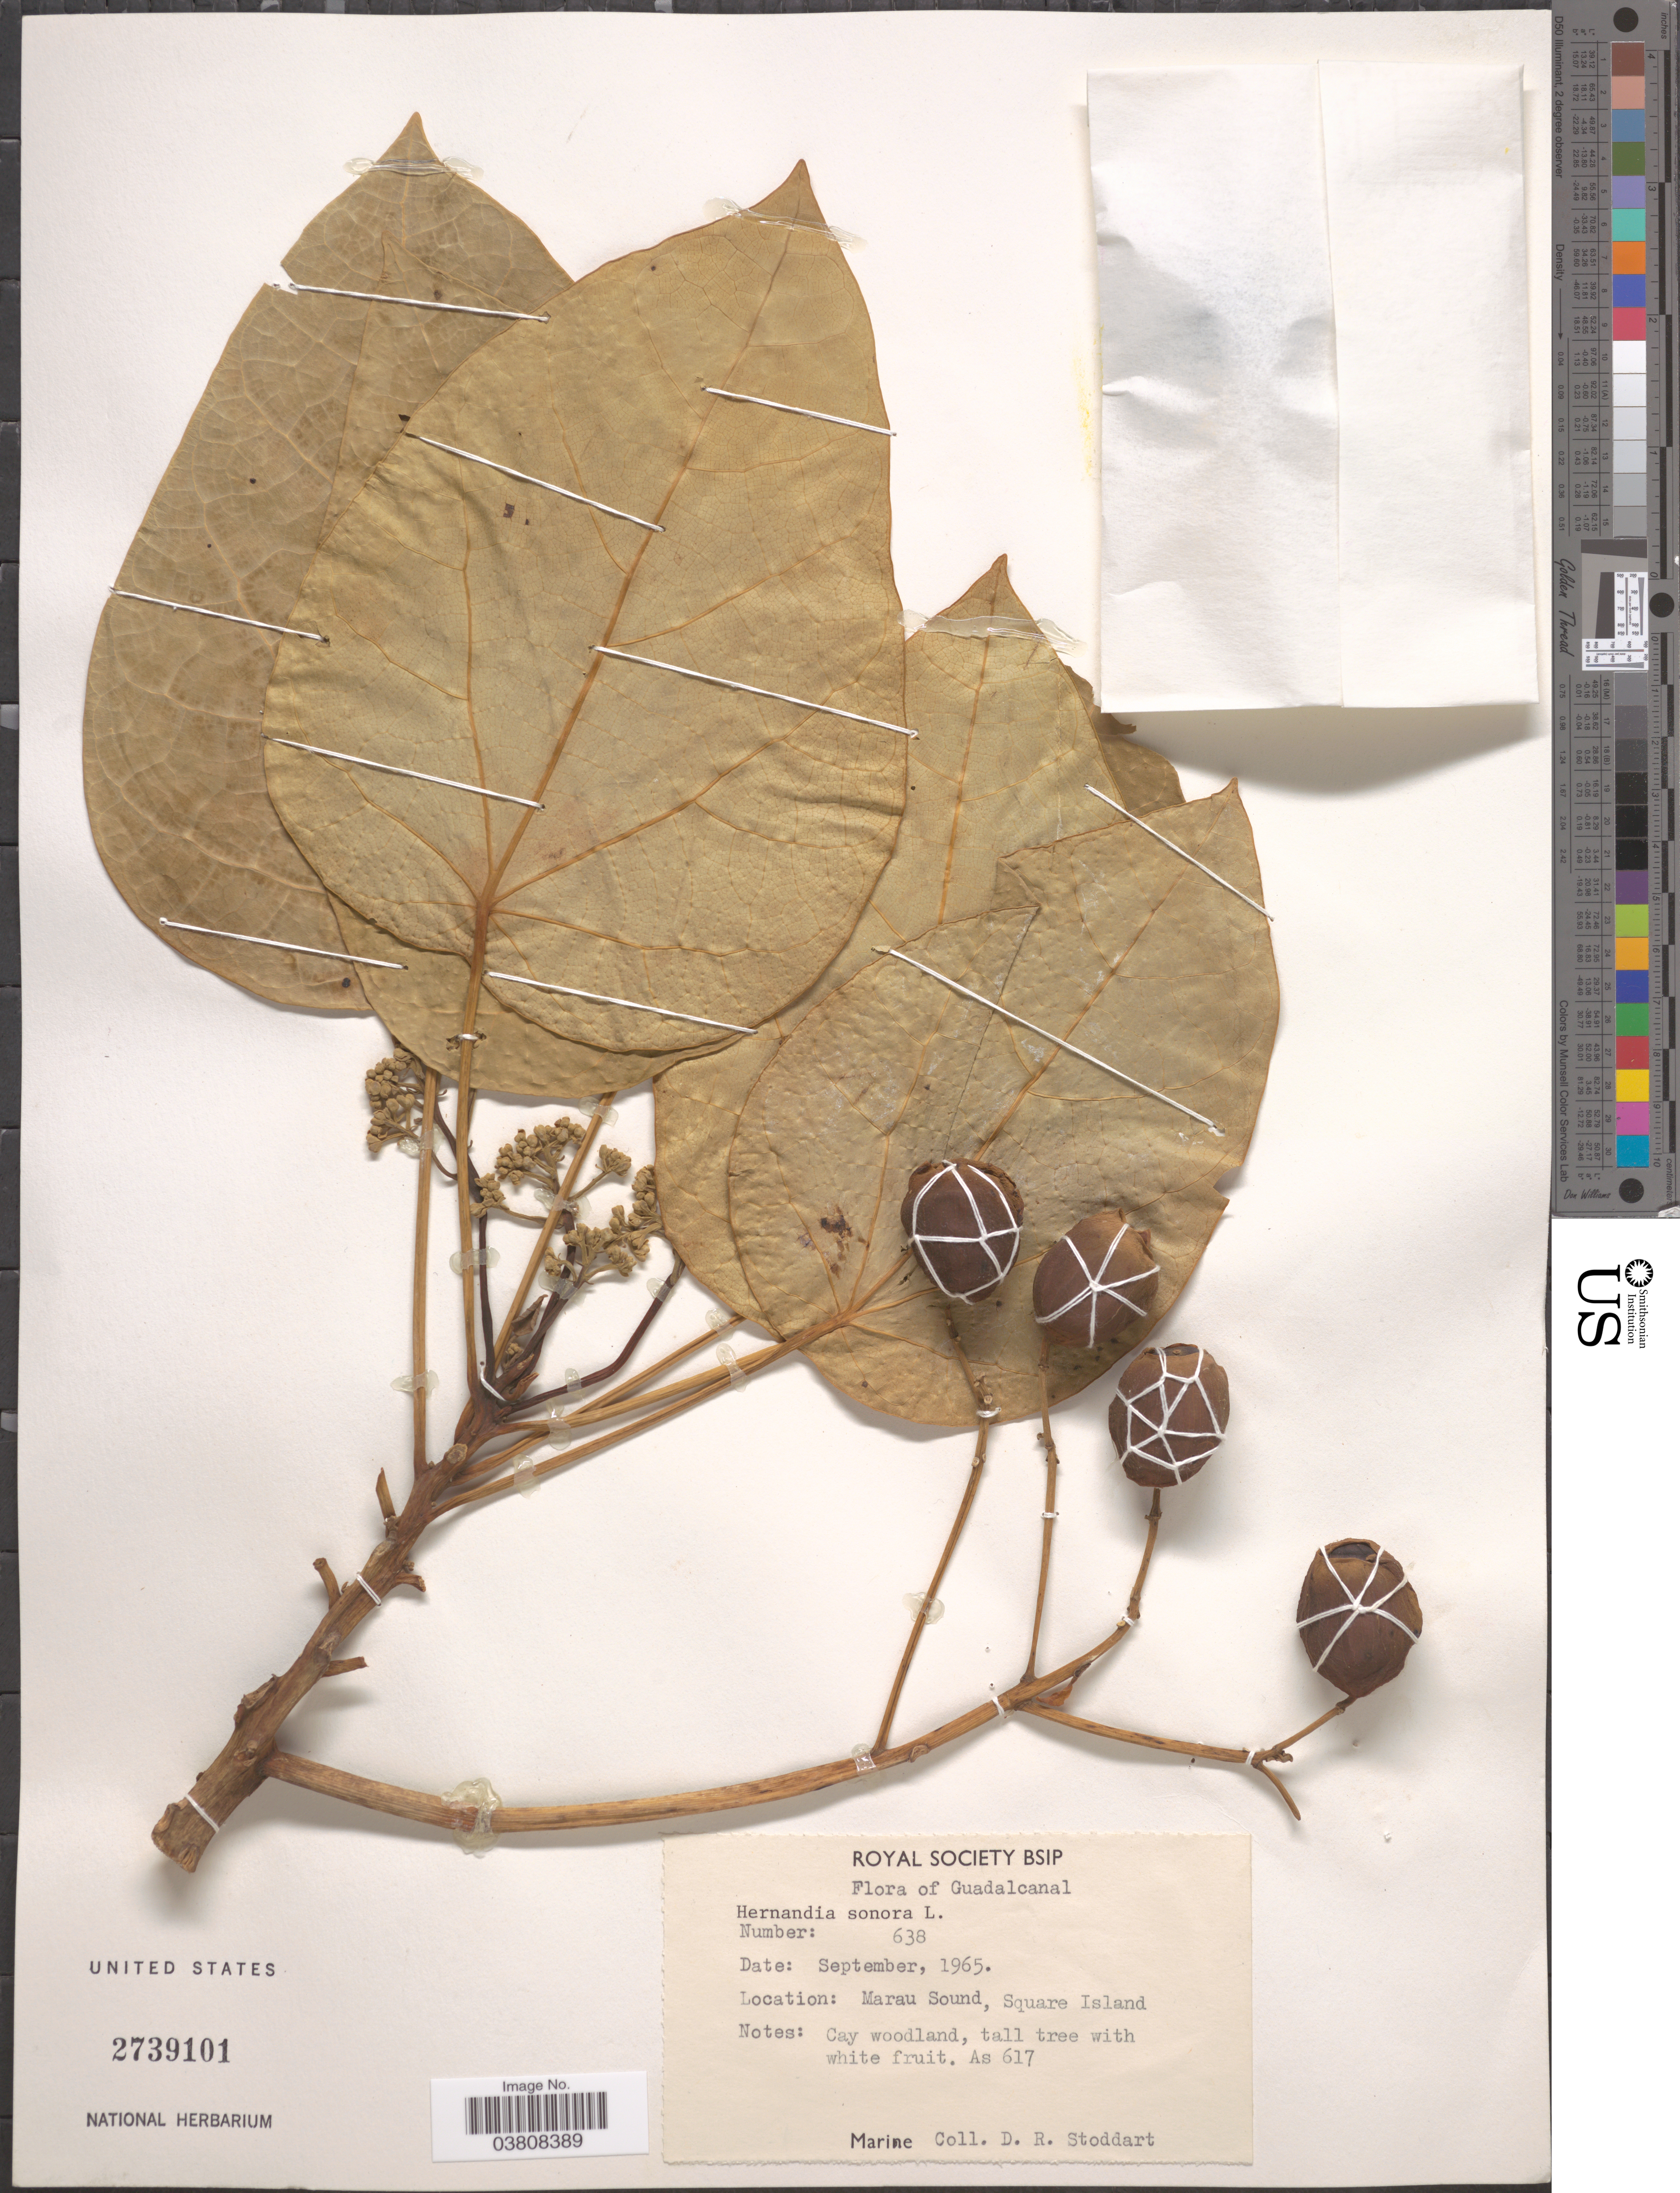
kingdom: Plantae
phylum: Tracheophyta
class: Magnoliopsida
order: Laurales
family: Hernandiaceae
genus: Hernandia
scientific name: Hernandia nymphaeifolia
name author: (C. Presl) Kubitzki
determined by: Strong, Mark T., (BOT), Smithsonian Institution - National Museum of Natural History (UNITED STATES)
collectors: D. R. Stoddart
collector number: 638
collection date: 1965-09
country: Solomon Islands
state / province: Solomon Islands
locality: Guadalcanal. Marau Sound, Square Island.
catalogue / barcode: US 2739101